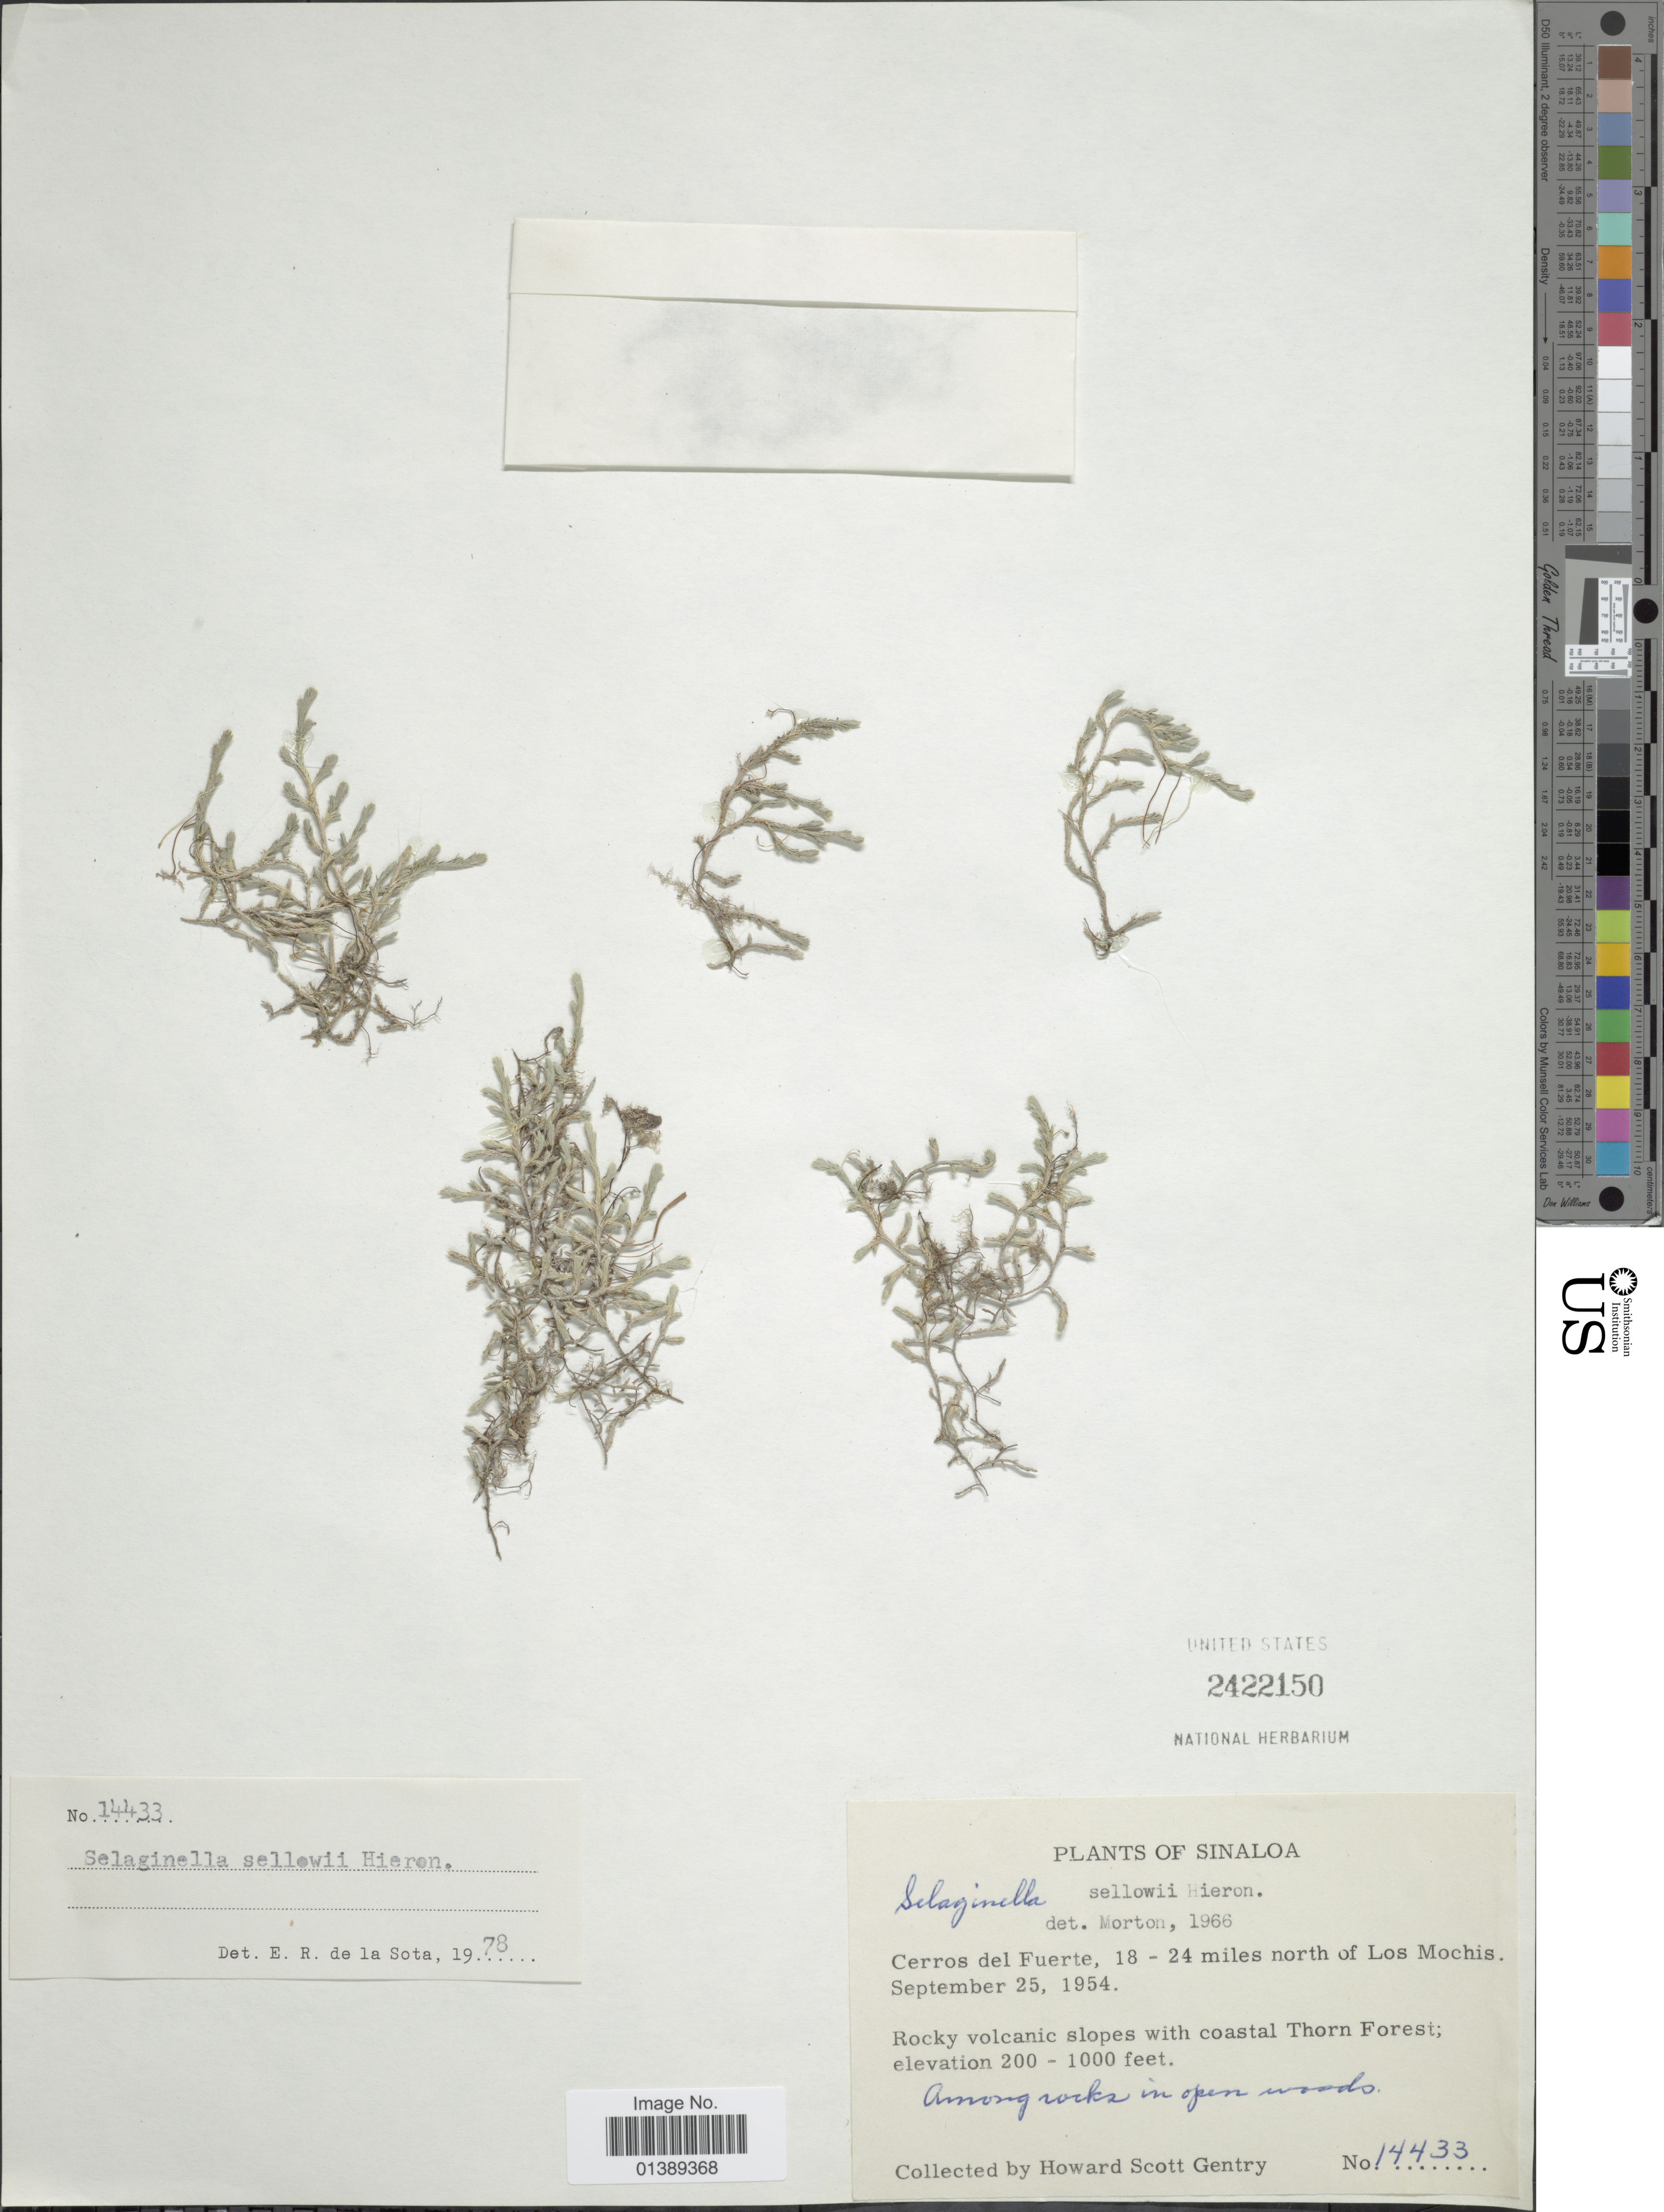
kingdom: Plantae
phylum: Tracheophyta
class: Lycopodiopsida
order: Selaginellales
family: Selaginellaceae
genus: Selaginella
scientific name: Selaginella sellowii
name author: Hieron.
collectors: H. S. Gentry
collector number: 14433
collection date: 1954-09-25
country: Mexico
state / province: Sinaloa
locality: Cerros el Fuert, 18-24 miles north of Los Mochis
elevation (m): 61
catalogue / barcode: US 2422150